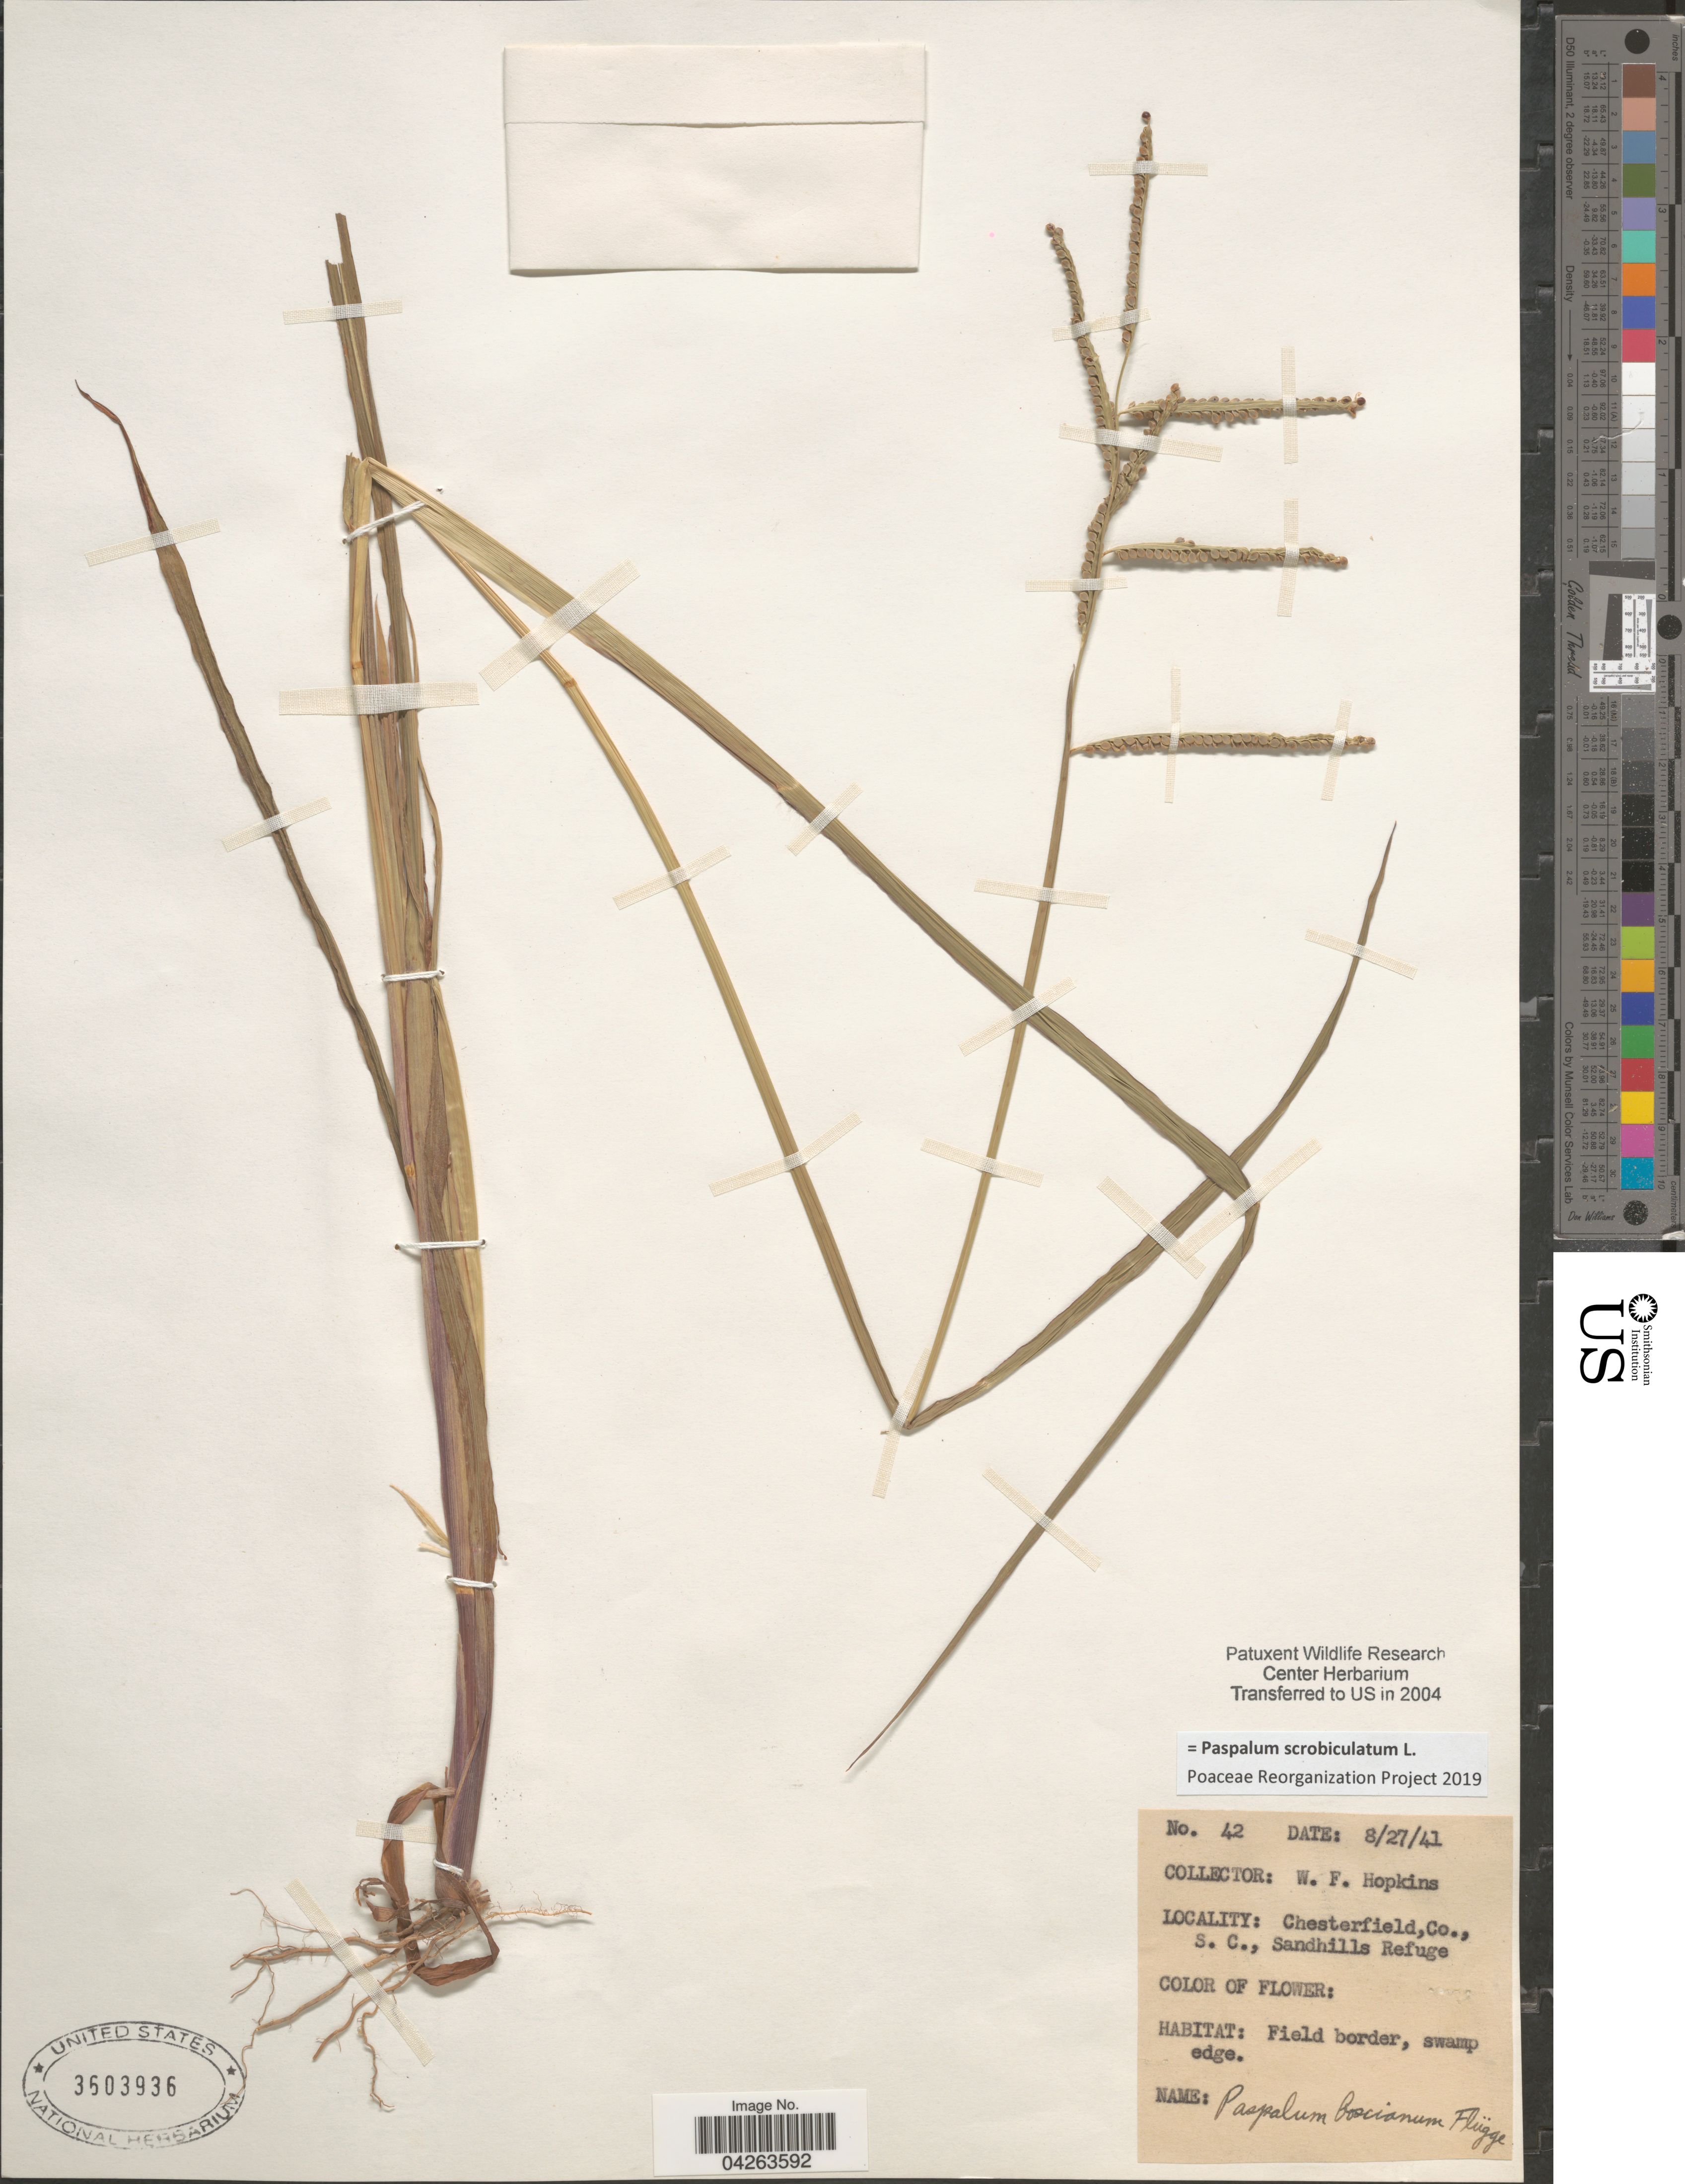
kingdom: Plantae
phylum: Tracheophyta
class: Liliopsida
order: Poales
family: Poaceae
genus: Paspalum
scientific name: Paspalum scrobiculatum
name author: L.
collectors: W. Hopkins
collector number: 42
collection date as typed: Transcribed d/m/y: 27/8/41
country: United States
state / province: South Carolina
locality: Chesterfield, Co., Sandhills Refuge.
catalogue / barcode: US 3603936